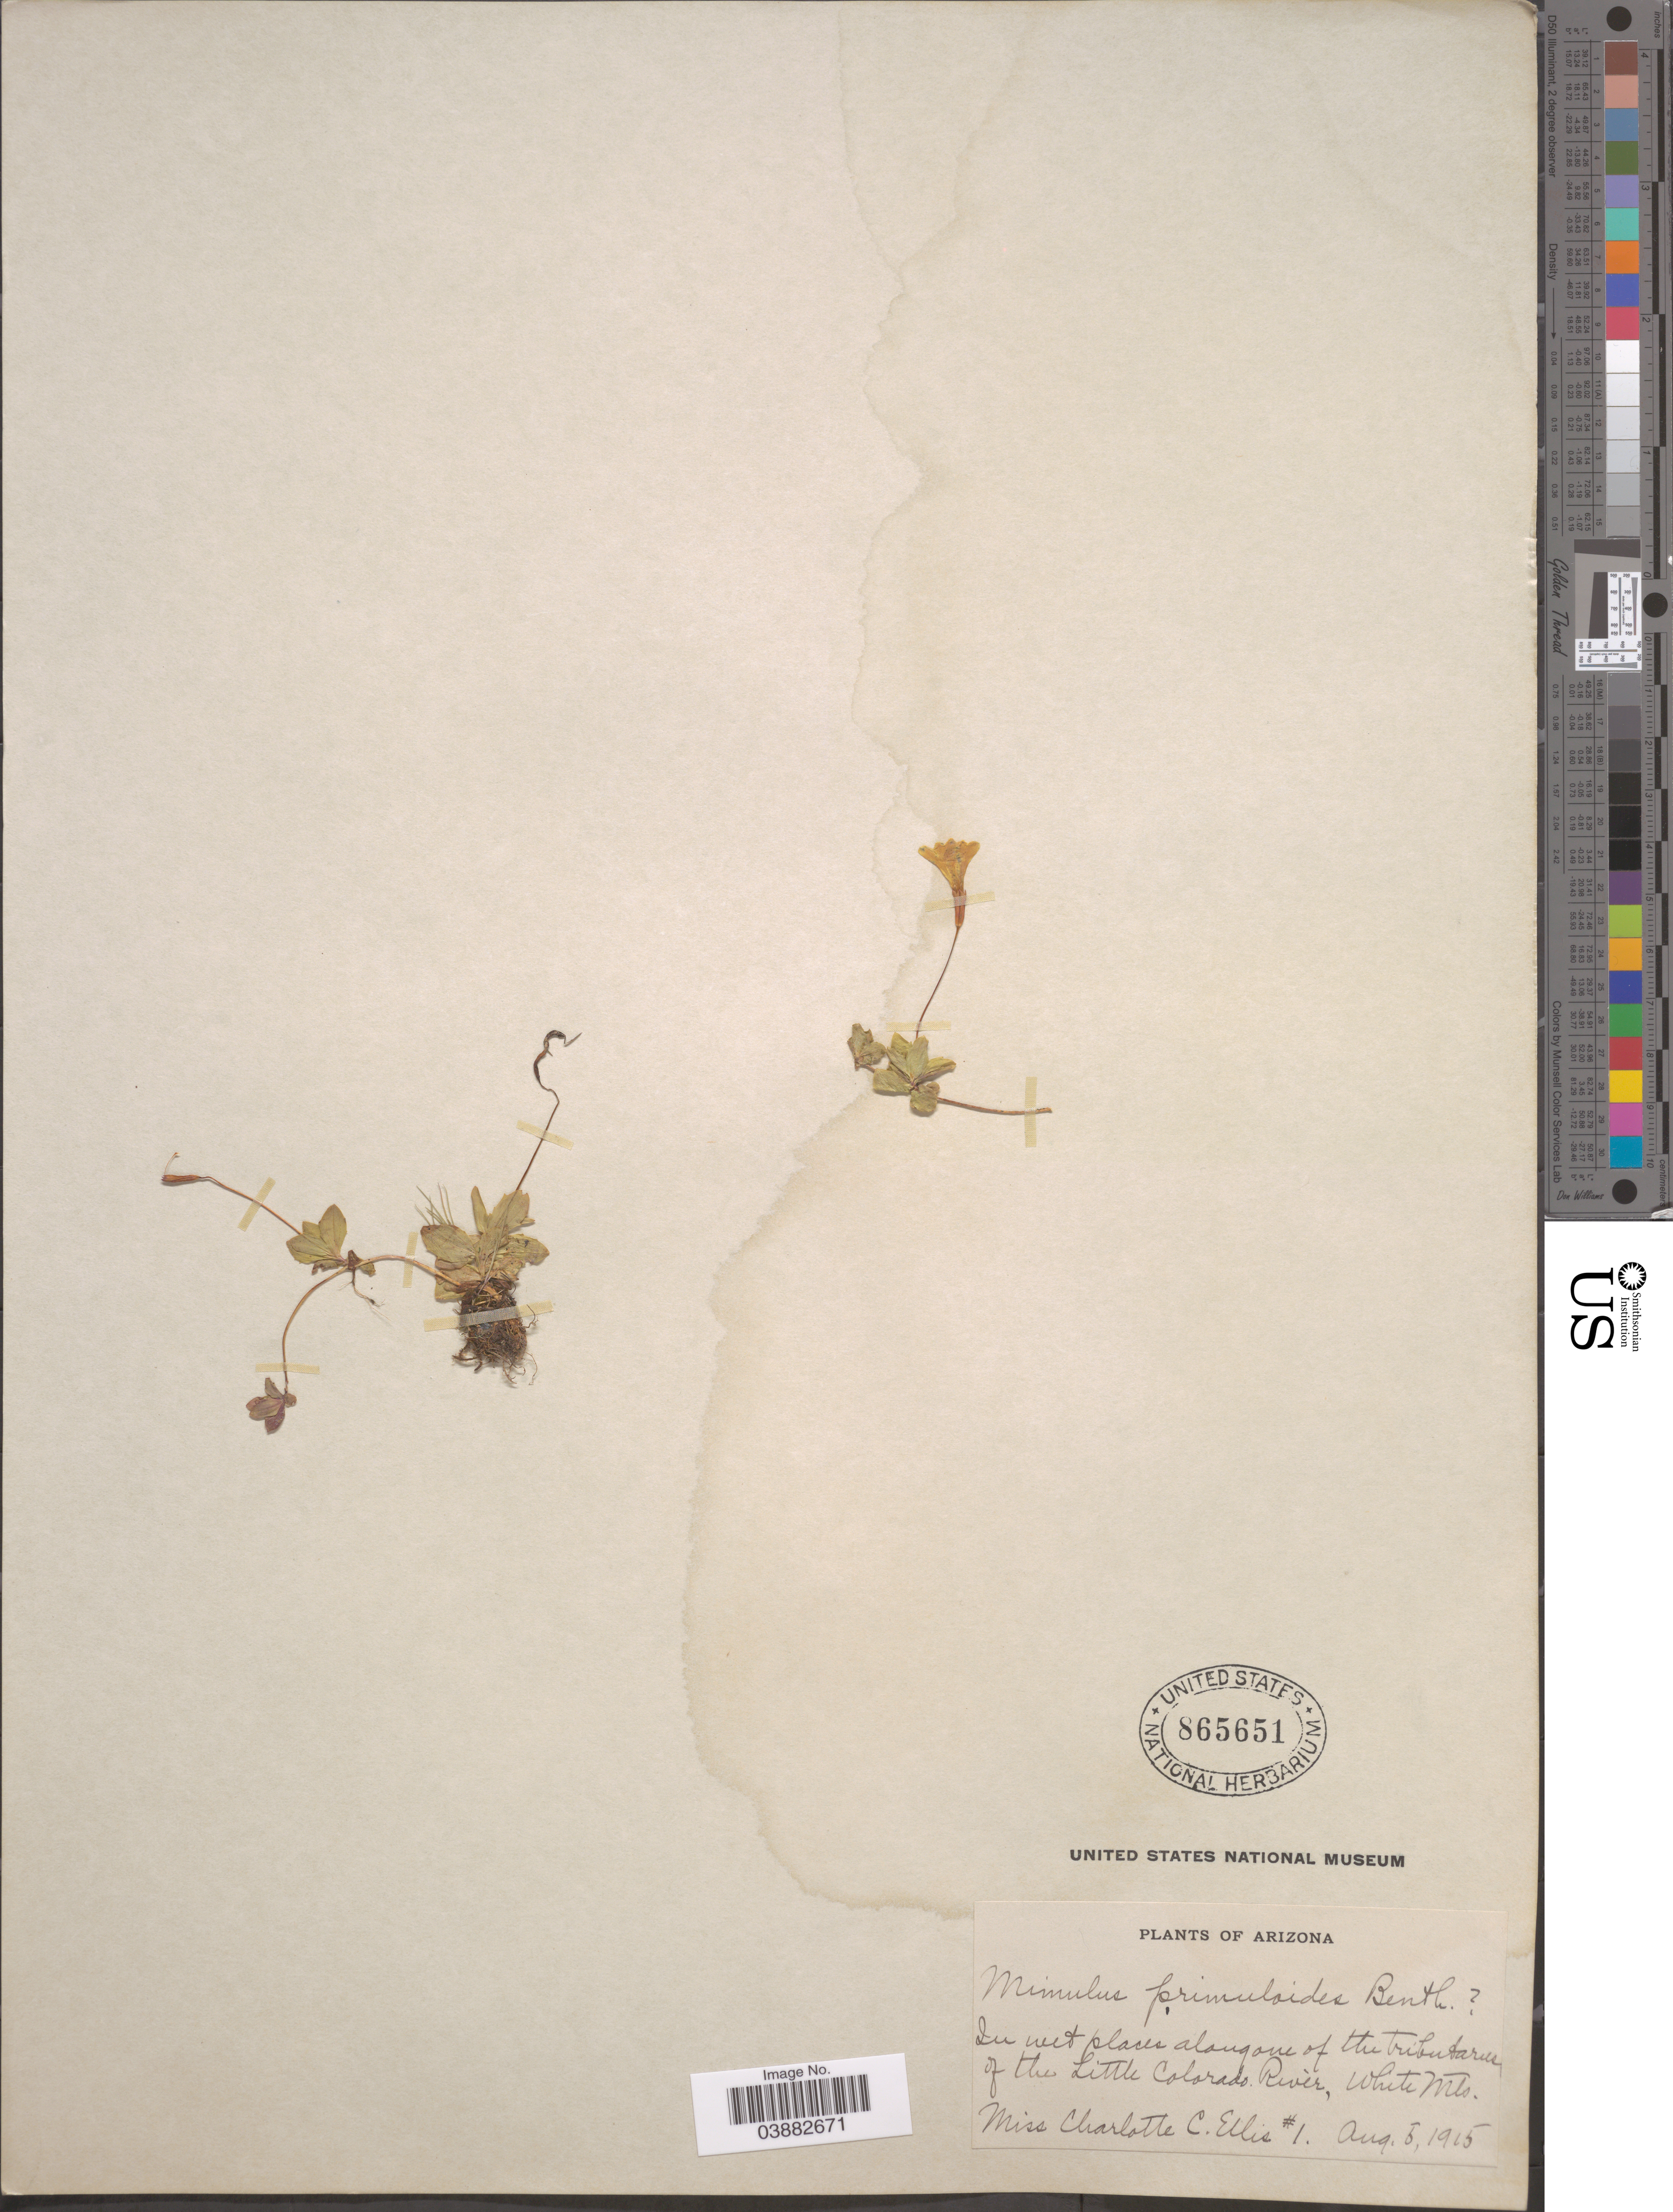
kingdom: Plantae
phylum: Tracheophyta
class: Magnoliopsida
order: Lamiales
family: Phrymaceae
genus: Mimulus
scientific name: Mimulus primuloides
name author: Benth.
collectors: C. C. Ellis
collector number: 1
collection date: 1915-08-05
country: United States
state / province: Arizona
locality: In wet places along one of the tributaries of the Little Colorado River, White Mts.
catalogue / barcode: US 865651